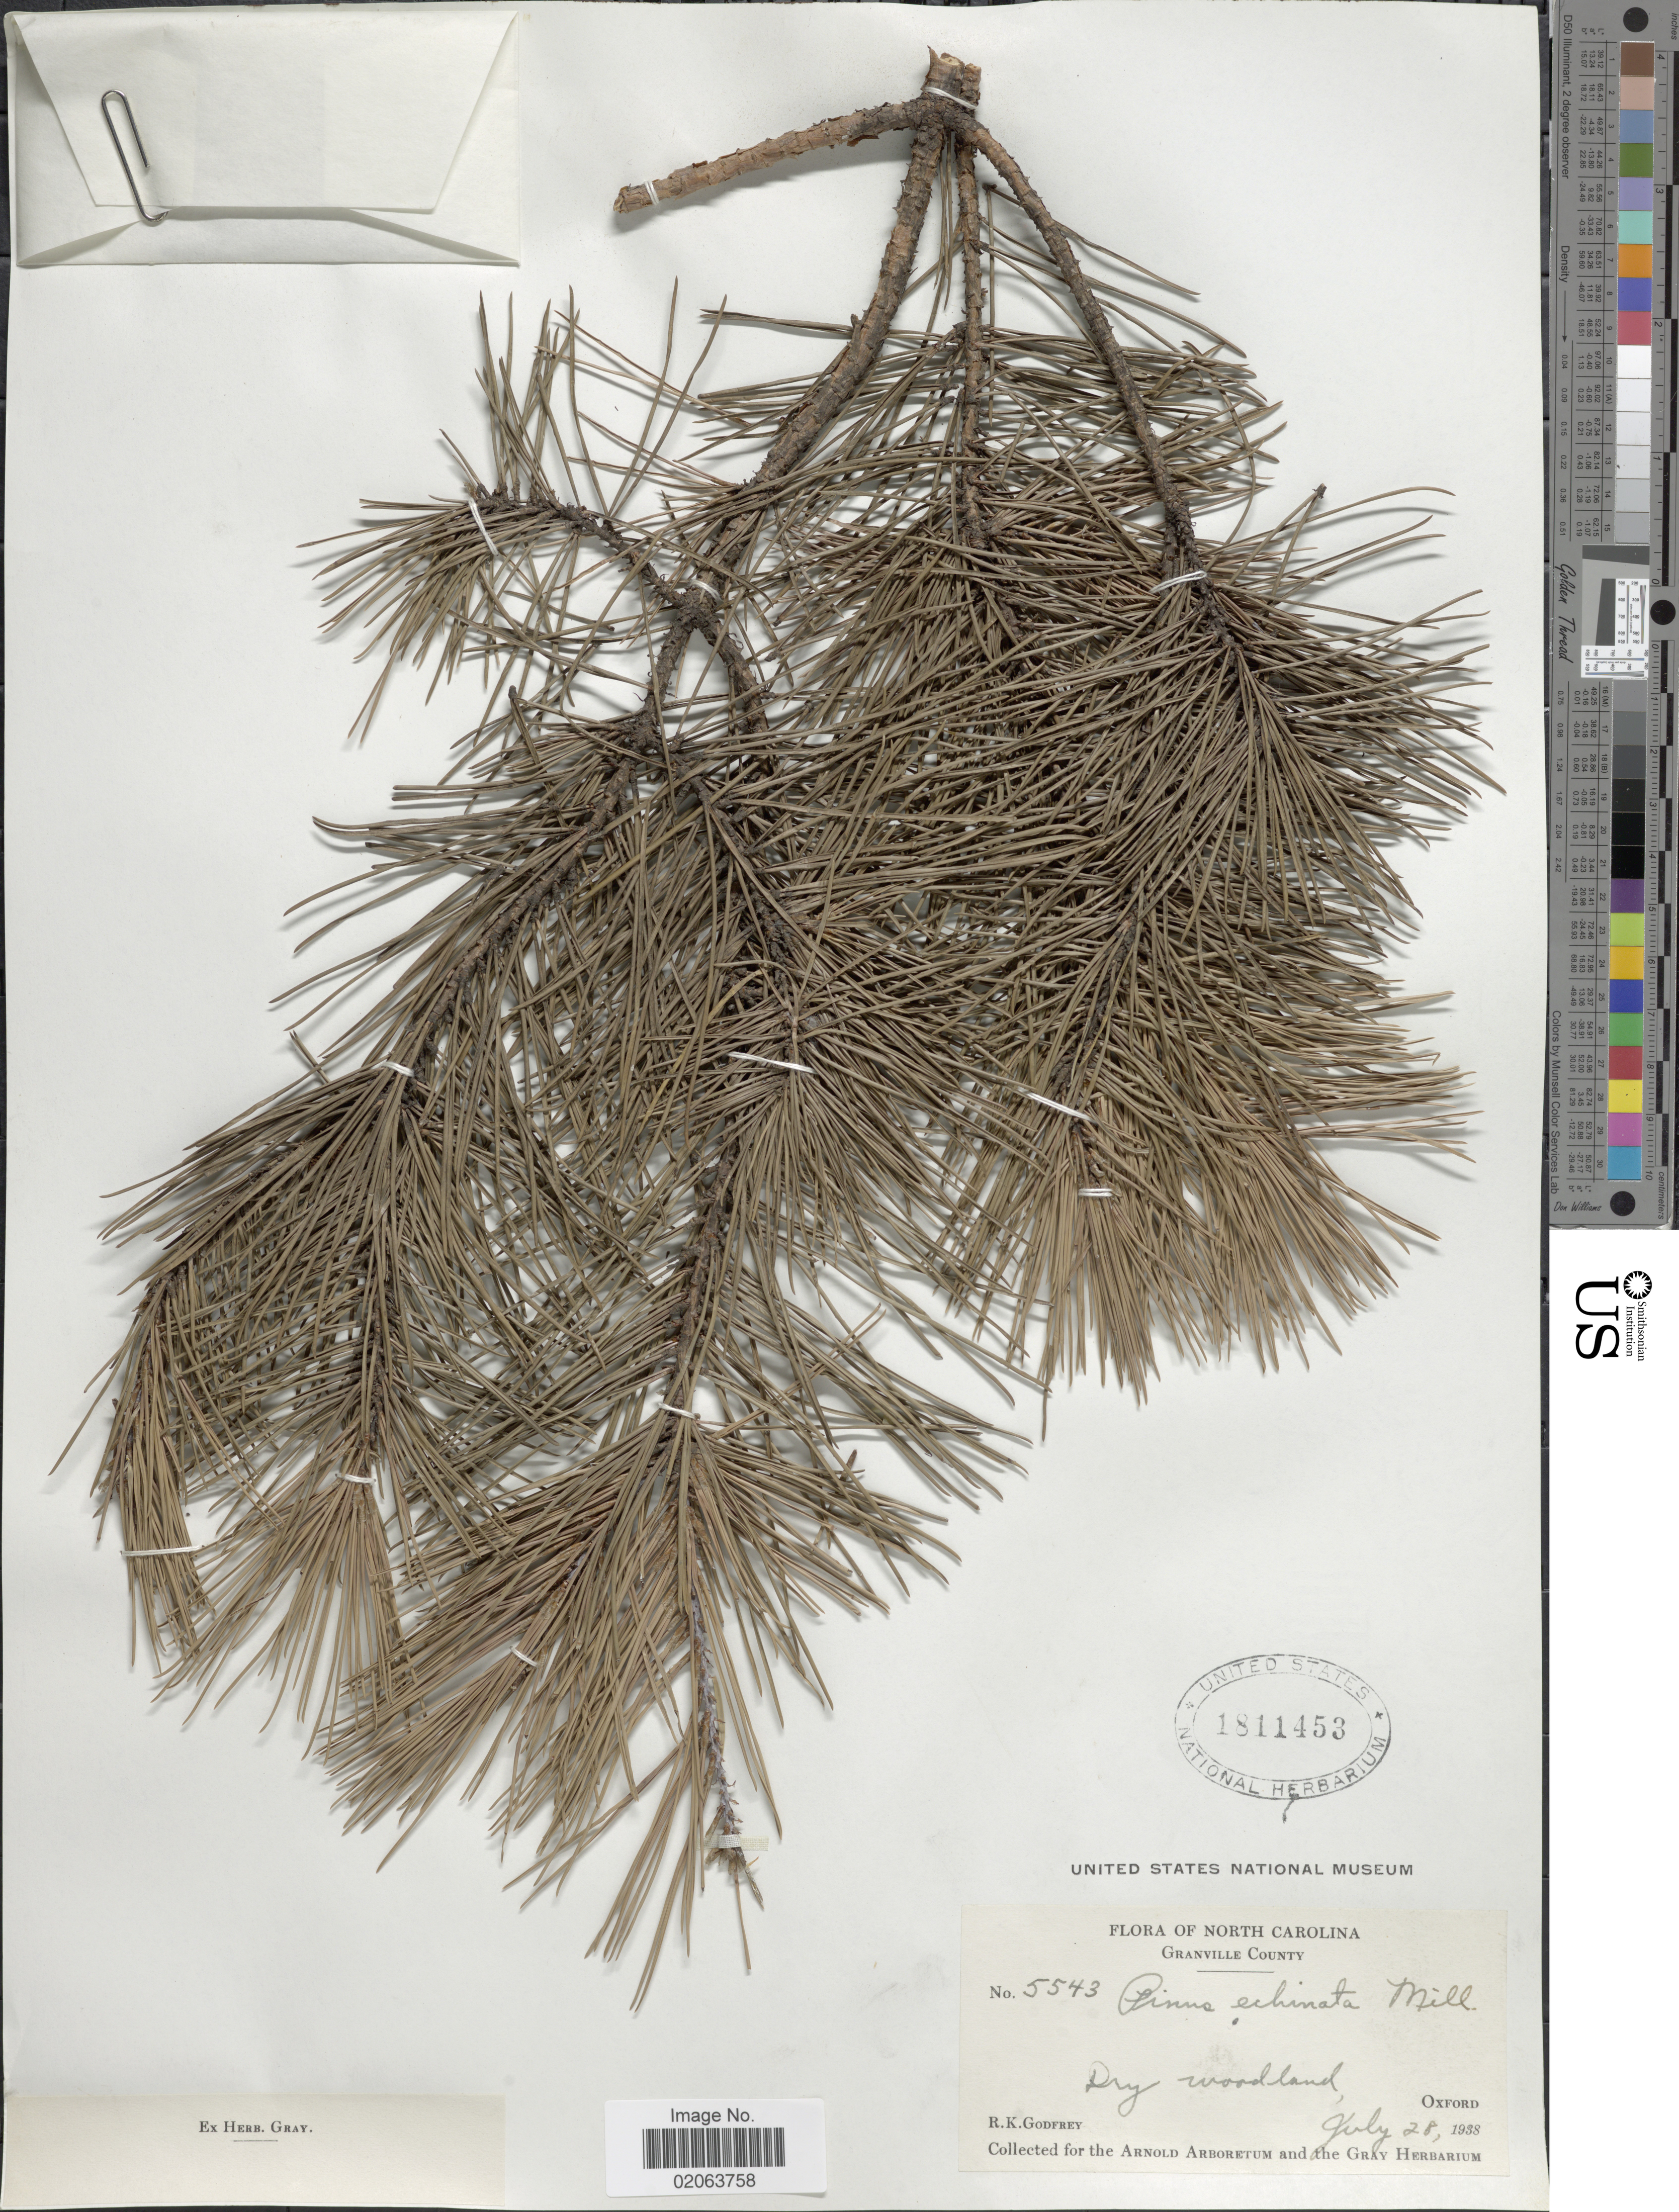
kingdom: Plantae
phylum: Tracheophyta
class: Pinopsida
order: Pinales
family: Pinaceae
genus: Pinus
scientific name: Pinus echinata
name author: Mill.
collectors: R. K. Godfrey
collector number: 5543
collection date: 1938-07-28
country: United States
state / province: North Carolina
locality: Granville County. Dry woodland, Oxford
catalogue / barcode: US 1811453